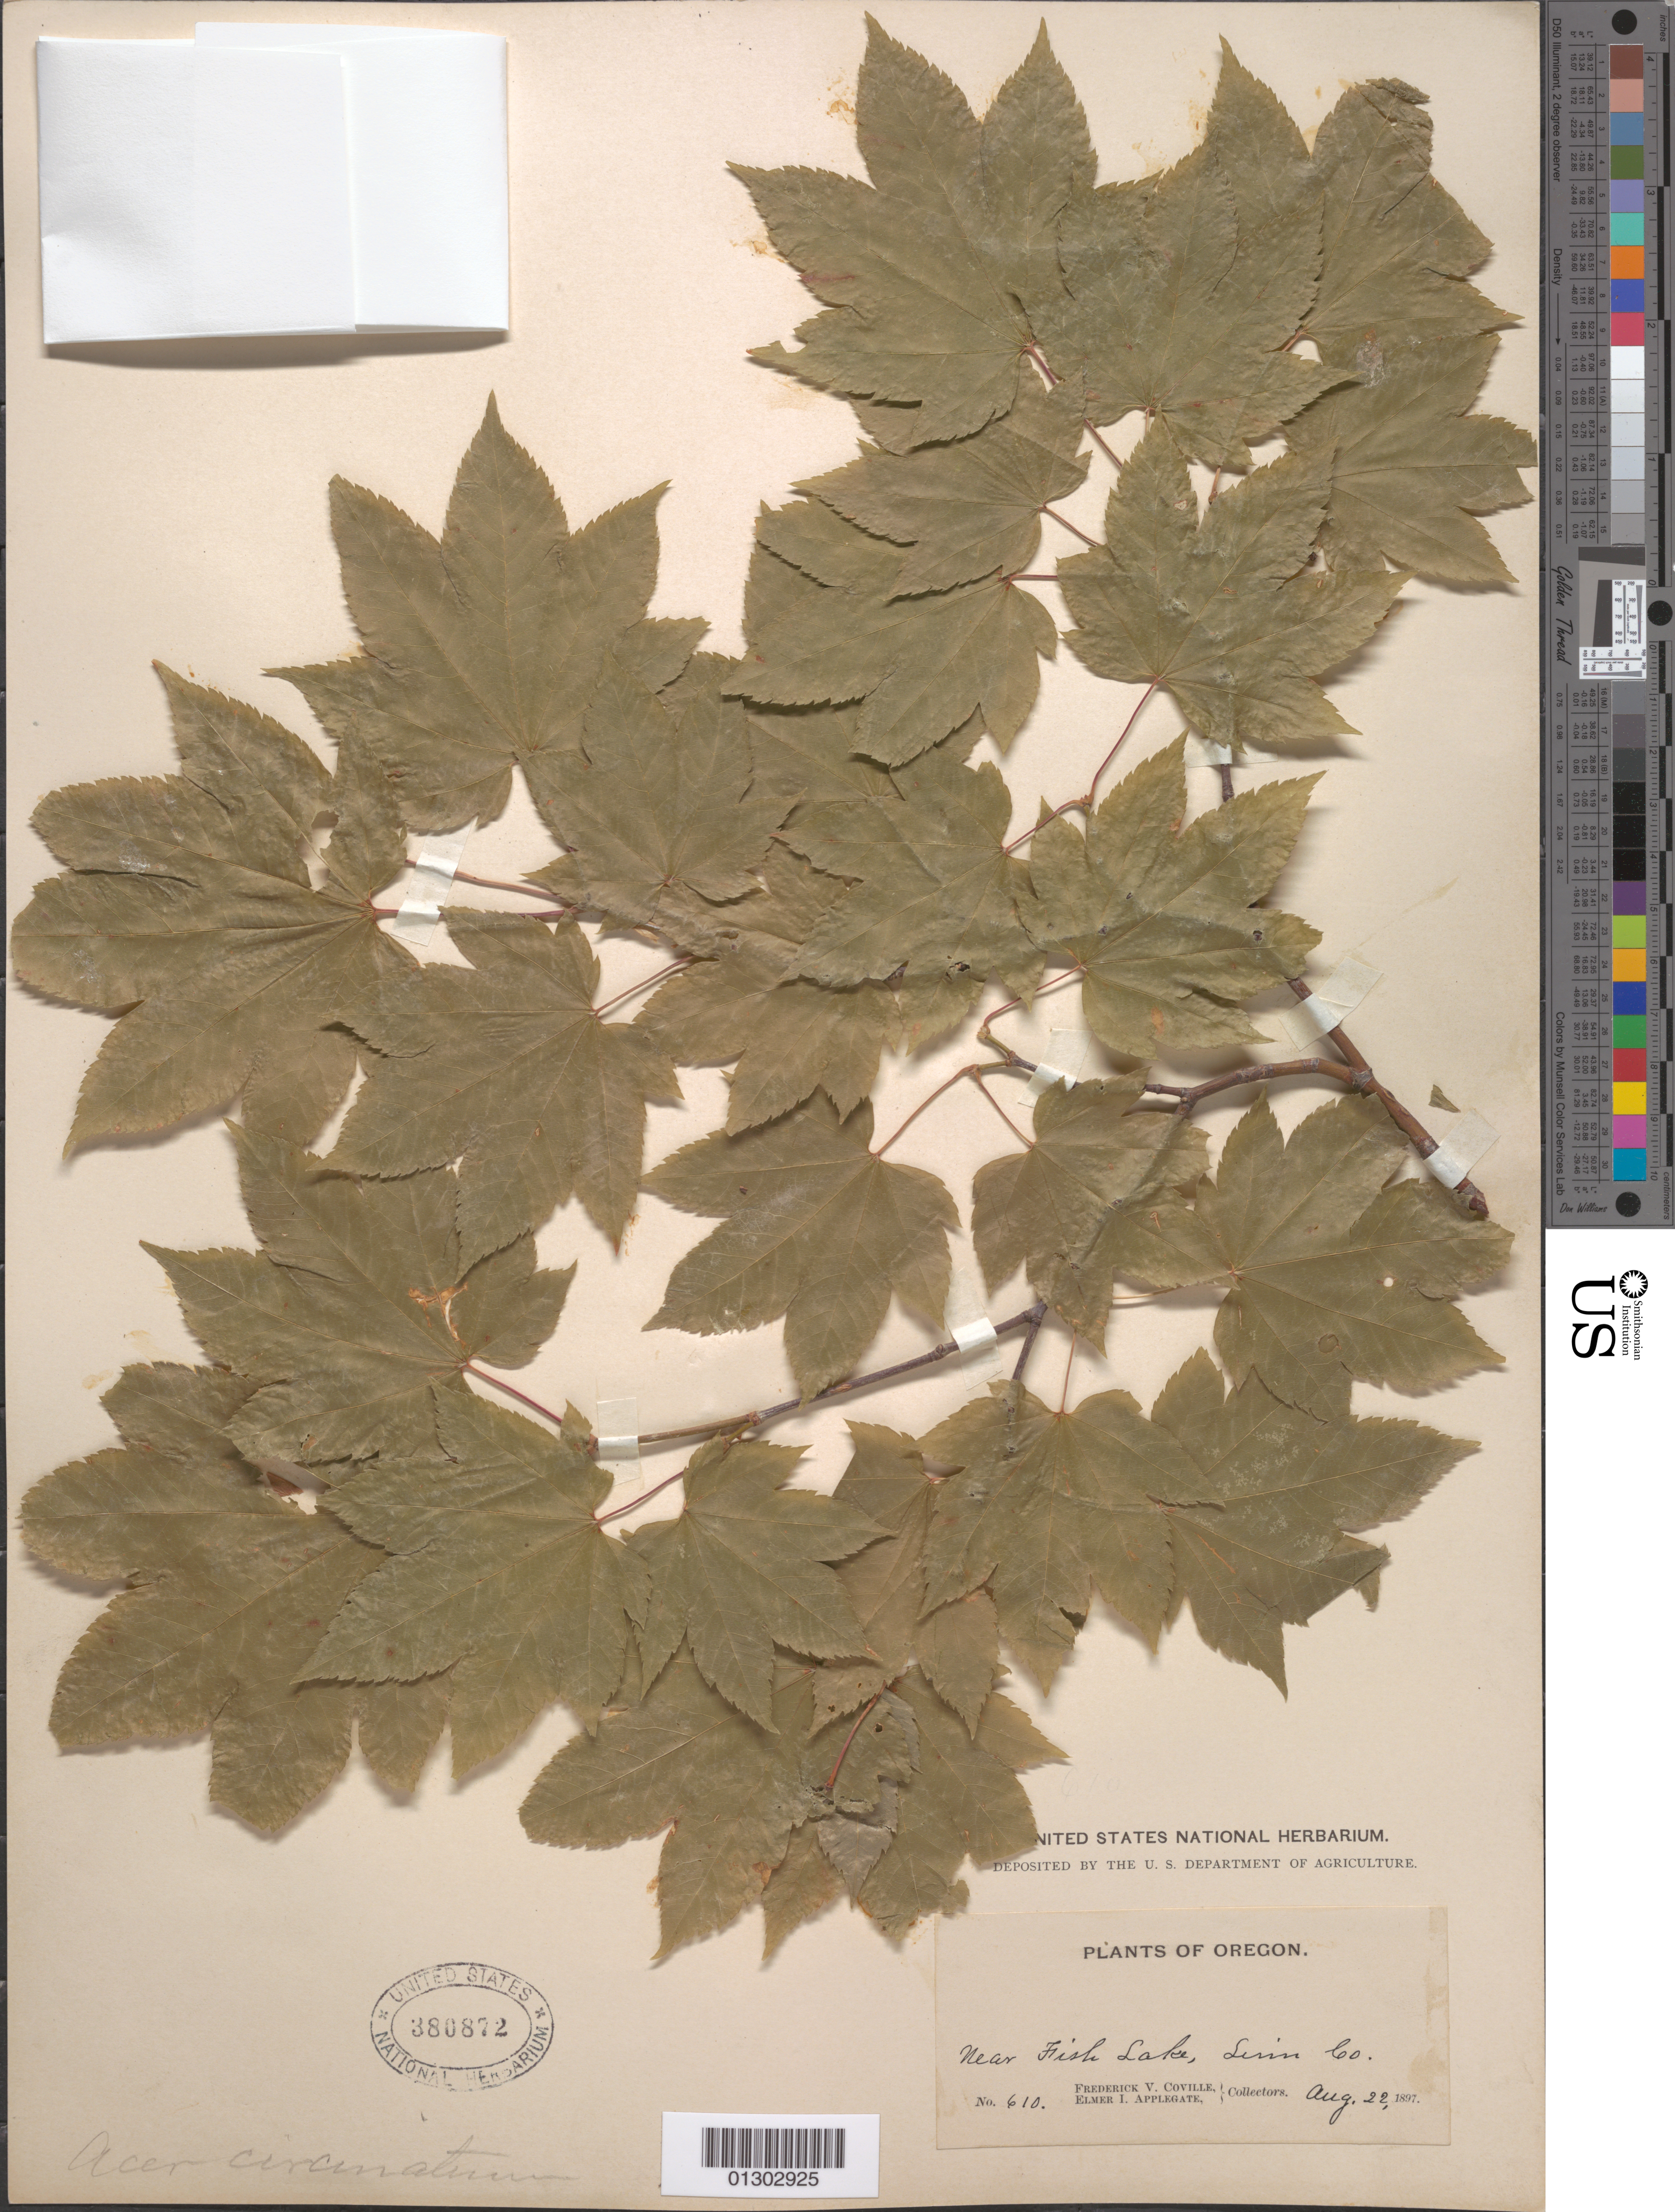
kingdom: Plantae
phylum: Tracheophyta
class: Magnoliopsida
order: Sapindales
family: Sapindaceae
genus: Acer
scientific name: Acer circinatum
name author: Pursh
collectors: F. V. Coville & E. I. Applegate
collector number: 610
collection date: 1897-08-22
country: United States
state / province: Oregon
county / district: Linn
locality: Fish Lake, Linn County.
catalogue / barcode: US 380872